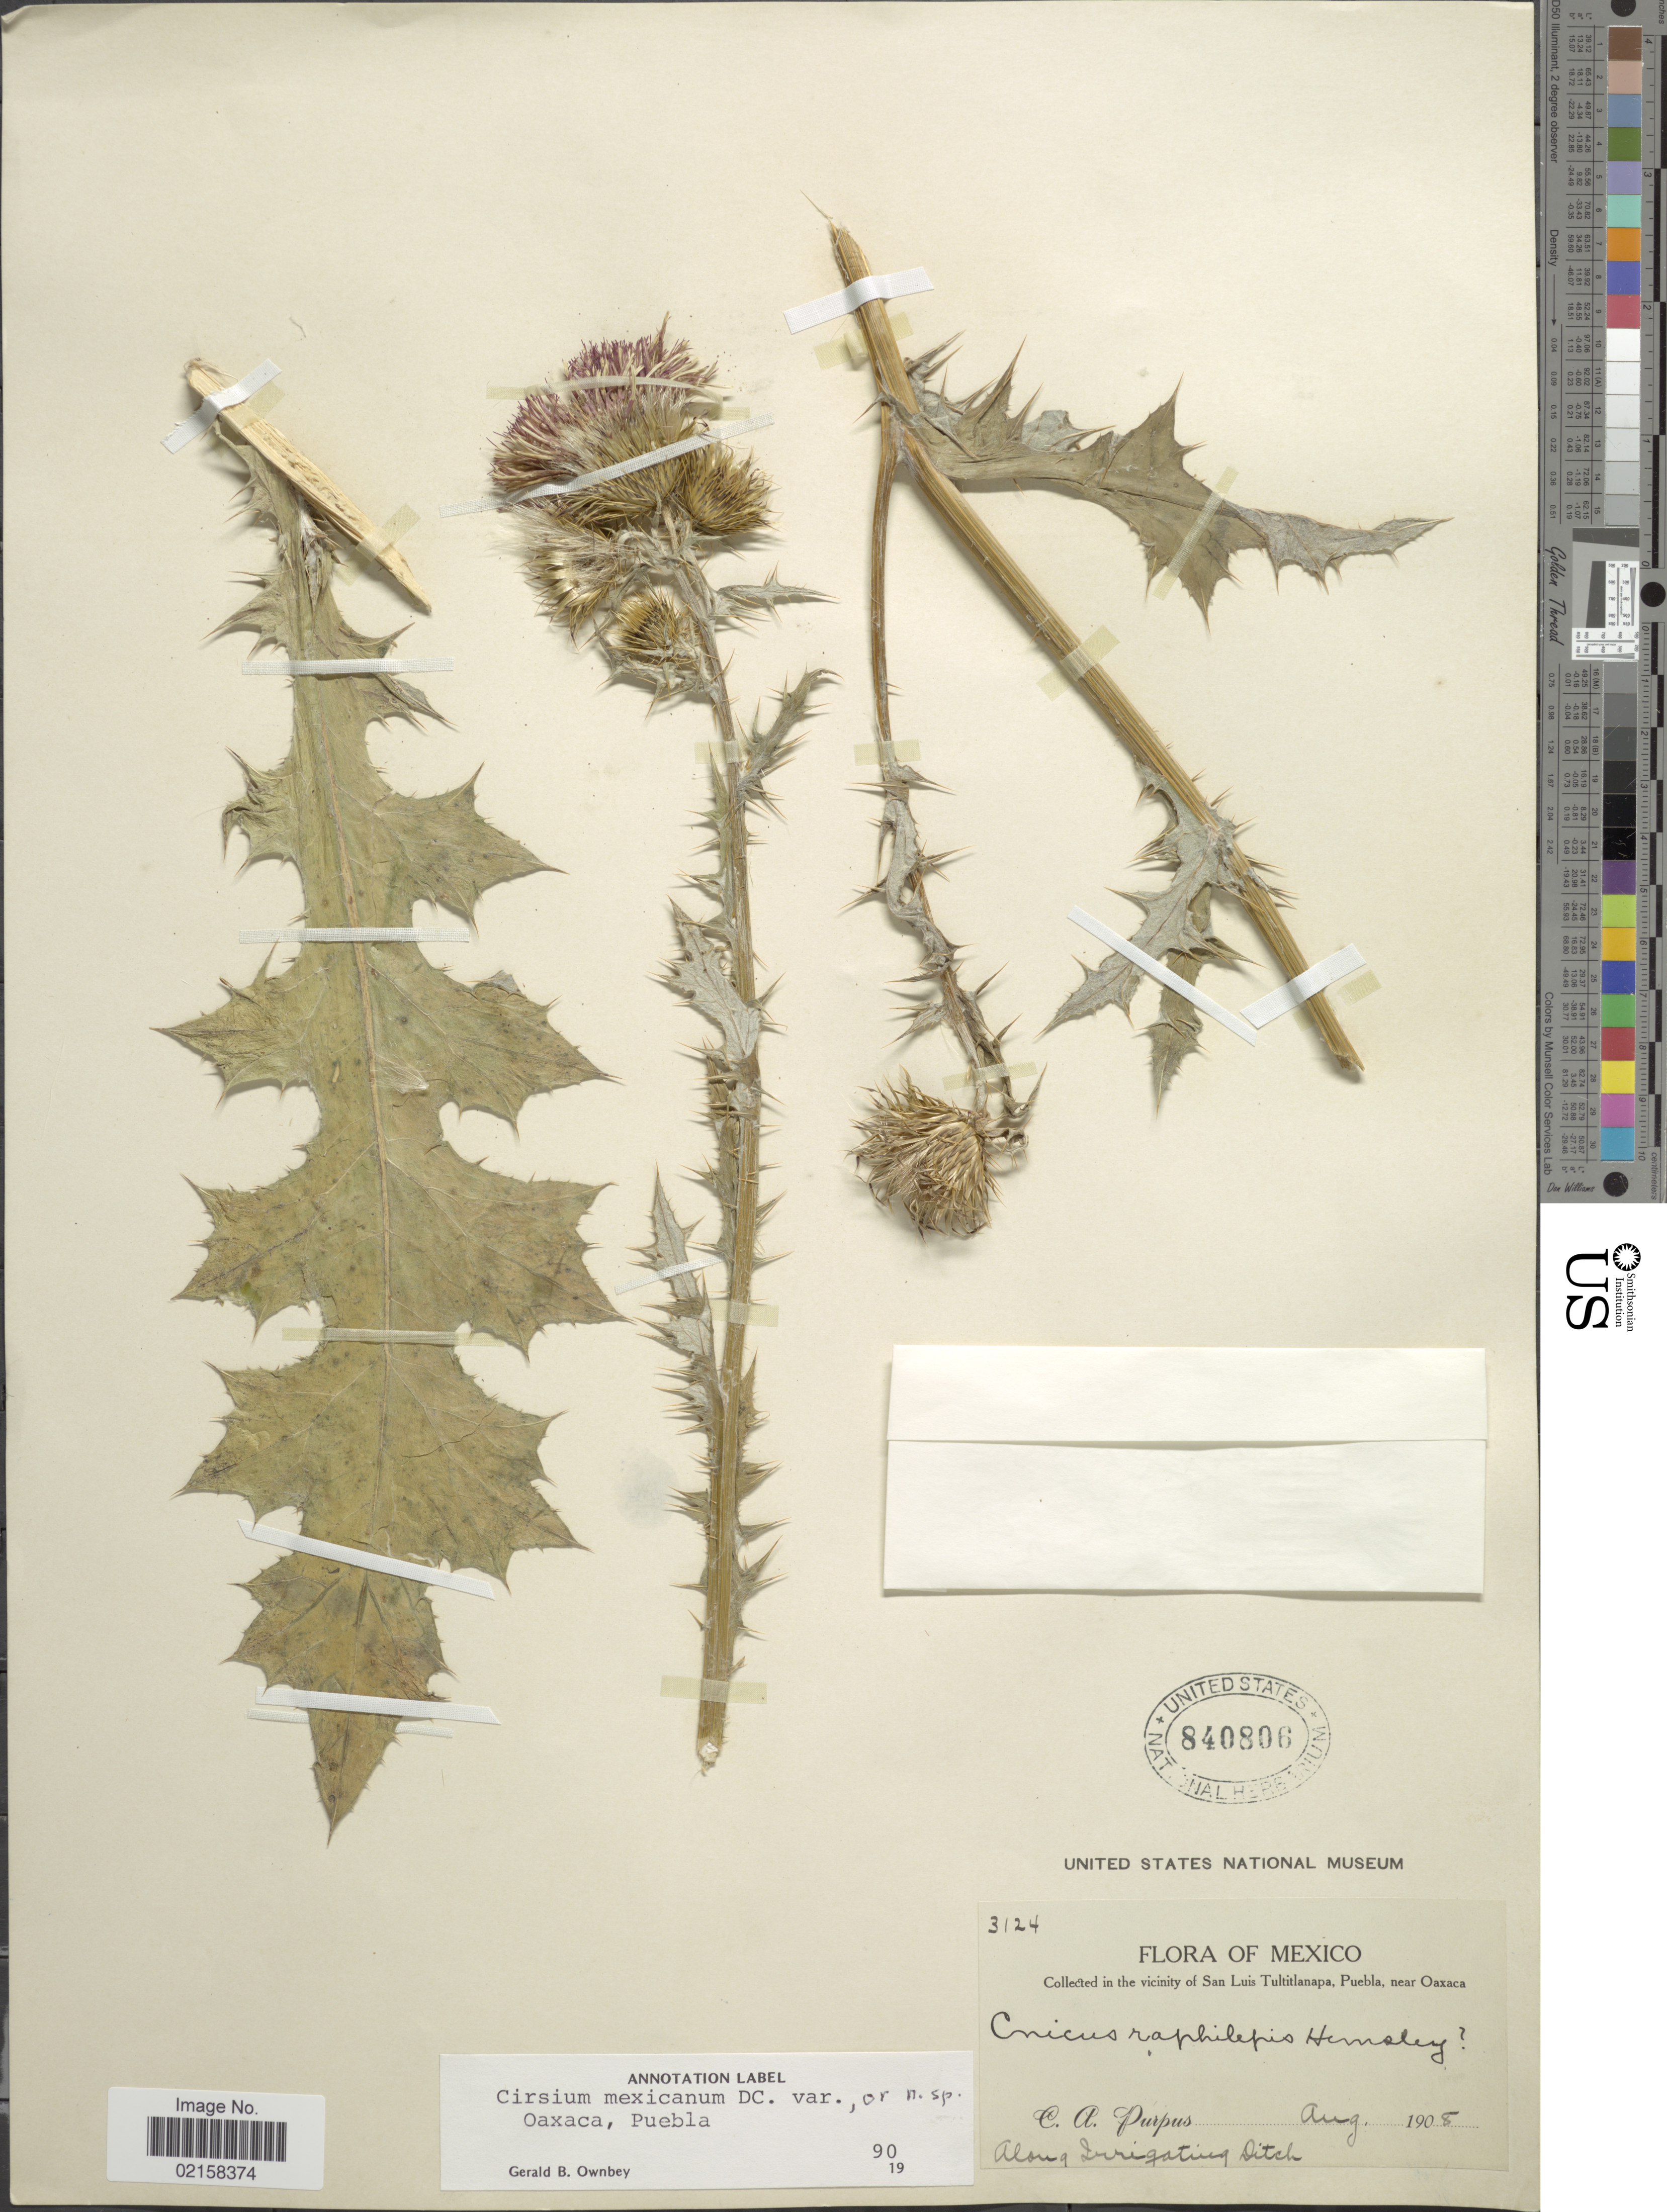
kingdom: Plantae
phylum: Tracheophyta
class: Magnoliopsida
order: Asterales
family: Asteraceae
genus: Cirsium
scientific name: Cirsium mexicanum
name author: DC.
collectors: C. A. Purpus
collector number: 3124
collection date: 1908-08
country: Mexico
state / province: Oaxaca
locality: In the vicinity of San Luis Tultitlanapa, Puebla, near Oaxaca, along irrigating ditch.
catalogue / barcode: US 840806